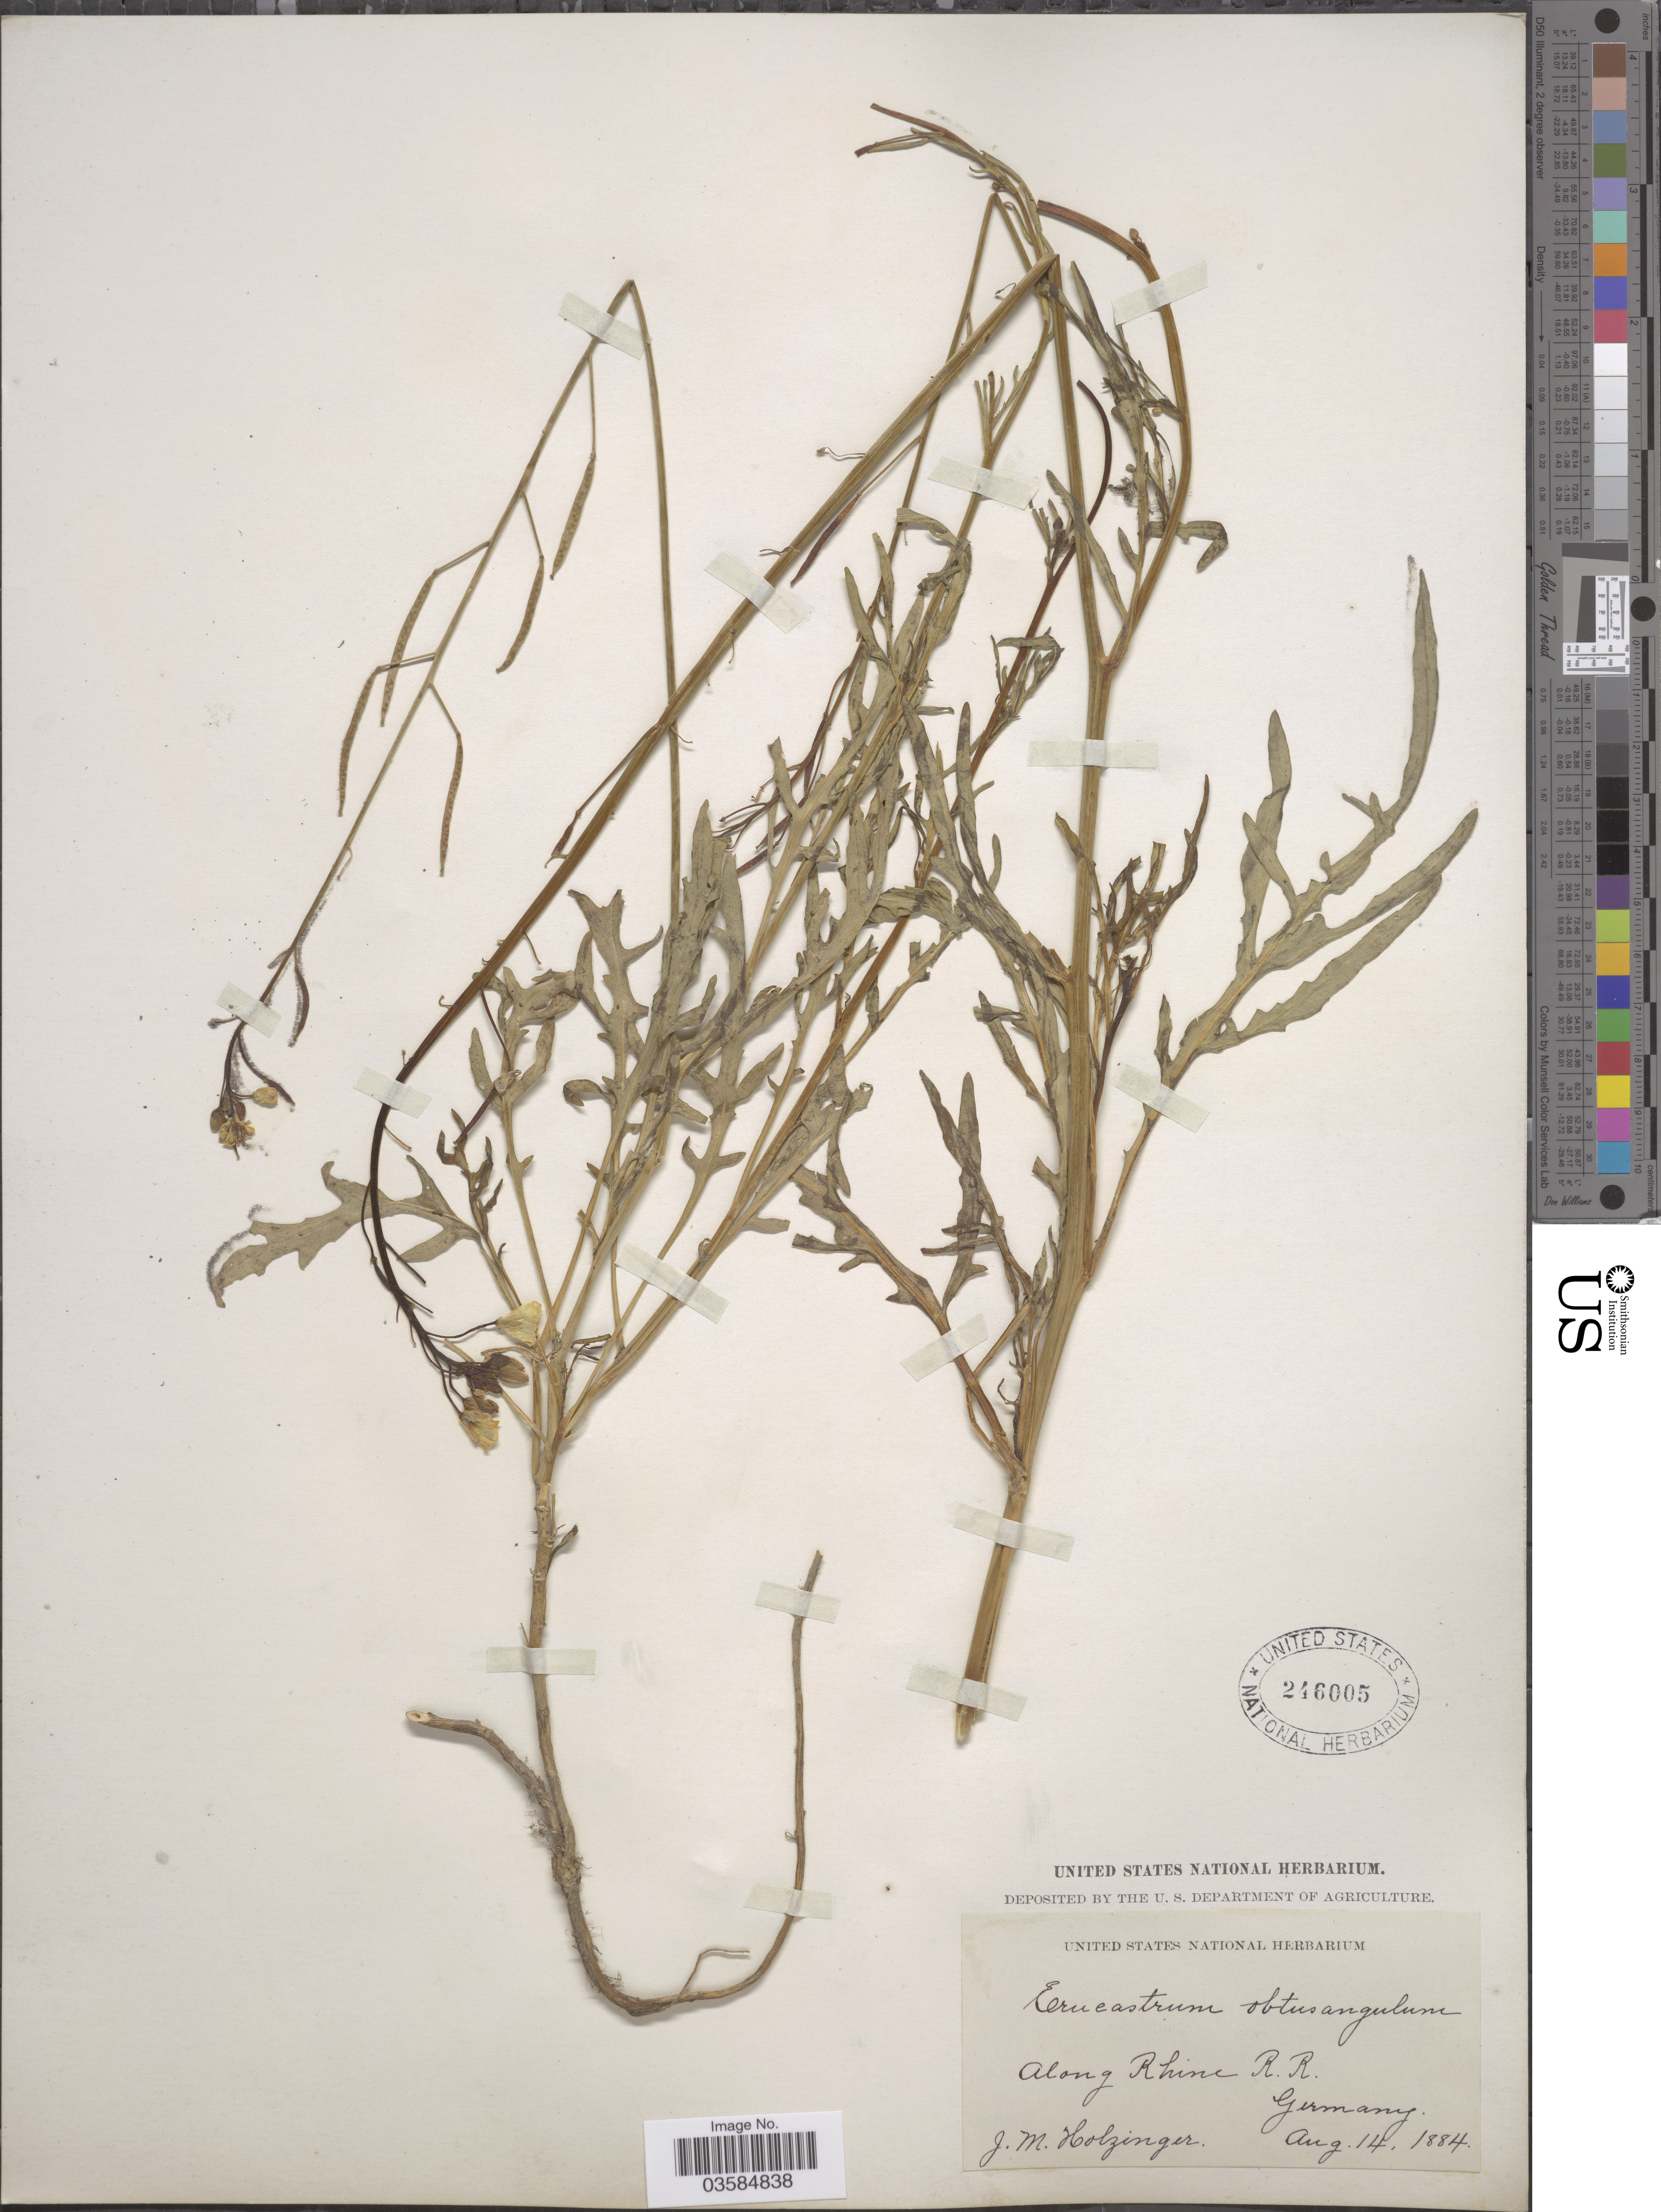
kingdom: Plantae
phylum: Tracheophyta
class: Magnoliopsida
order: Brassicales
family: Brassicaceae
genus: Erucastrum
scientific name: Erucastrum obtusangulum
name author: Rchb.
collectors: J. M. Holzinger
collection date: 1884-08-14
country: Germany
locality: Along Rhine R. R.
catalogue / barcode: US 246005